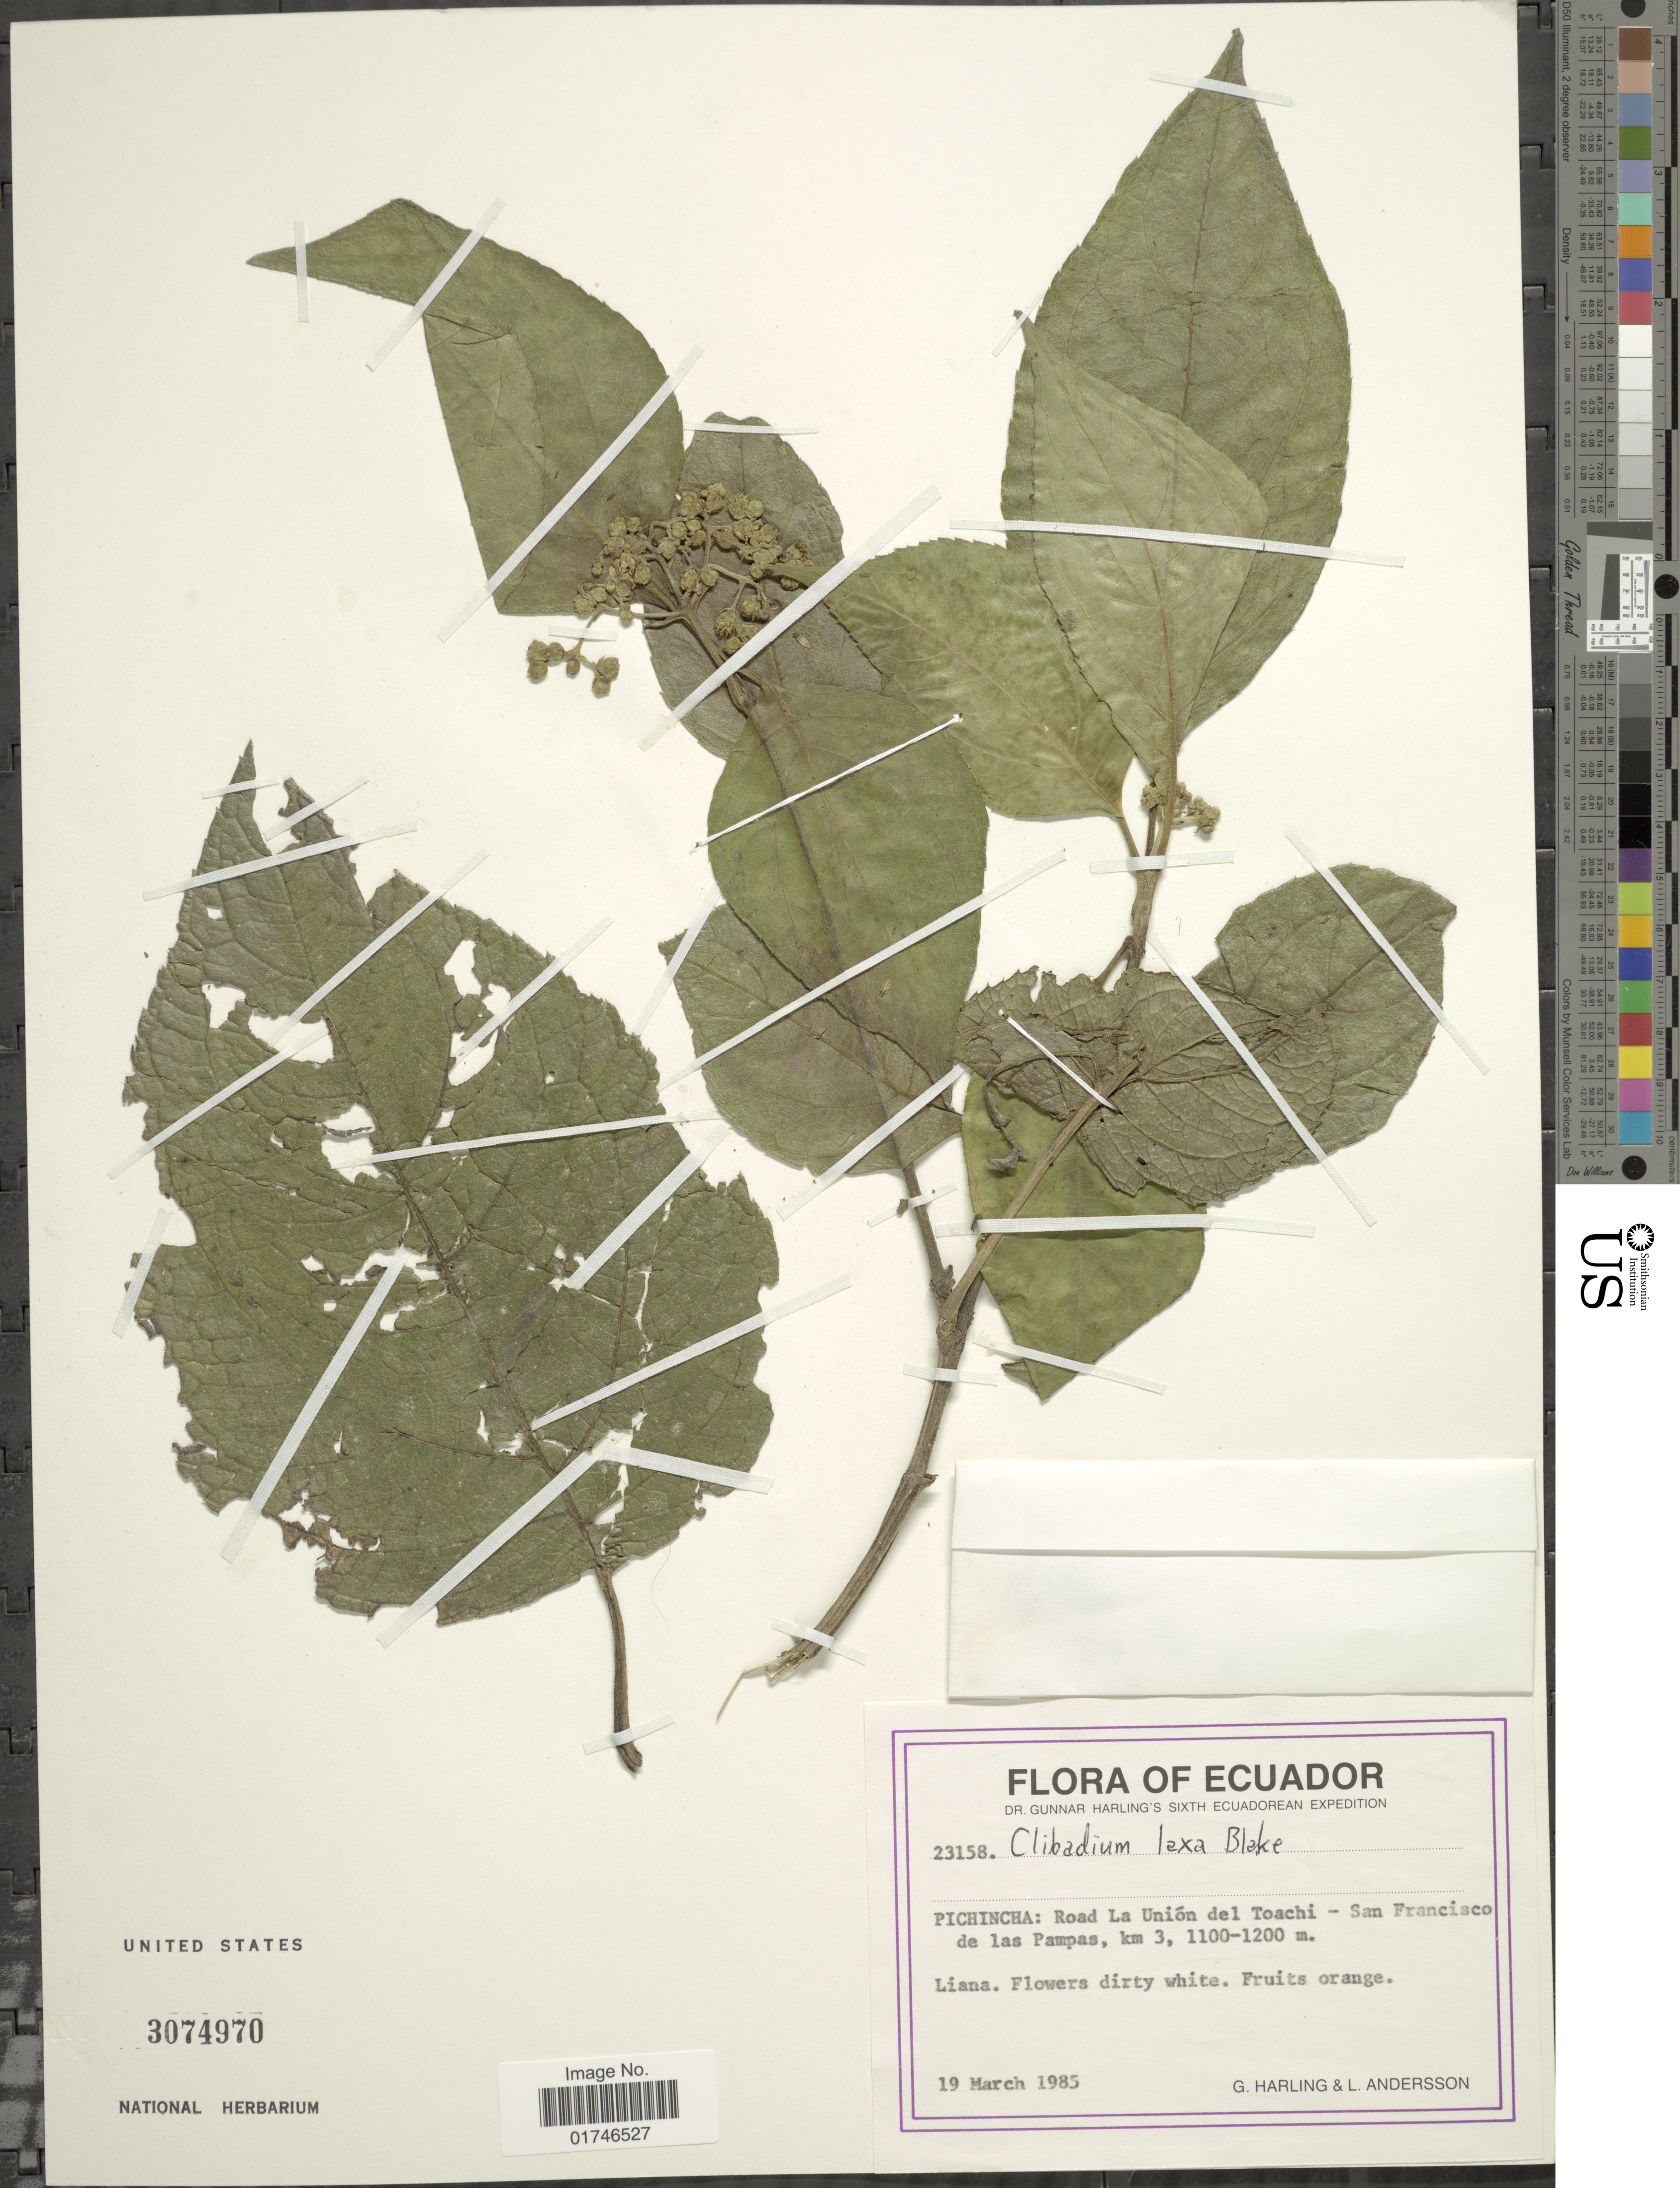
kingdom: Plantae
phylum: Tracheophyta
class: Magnoliopsida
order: Asterales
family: Asteraceae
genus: Clibadium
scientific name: Clibadium laxum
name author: S.F. Blake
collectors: G. Harling & L. Andersson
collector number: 23158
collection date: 1985-03-19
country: Ecuador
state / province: Pichincha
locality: Pichincha: Road La Union del Toachi - San Francisco de las Pampas, km 3.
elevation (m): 1100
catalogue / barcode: US 3074970